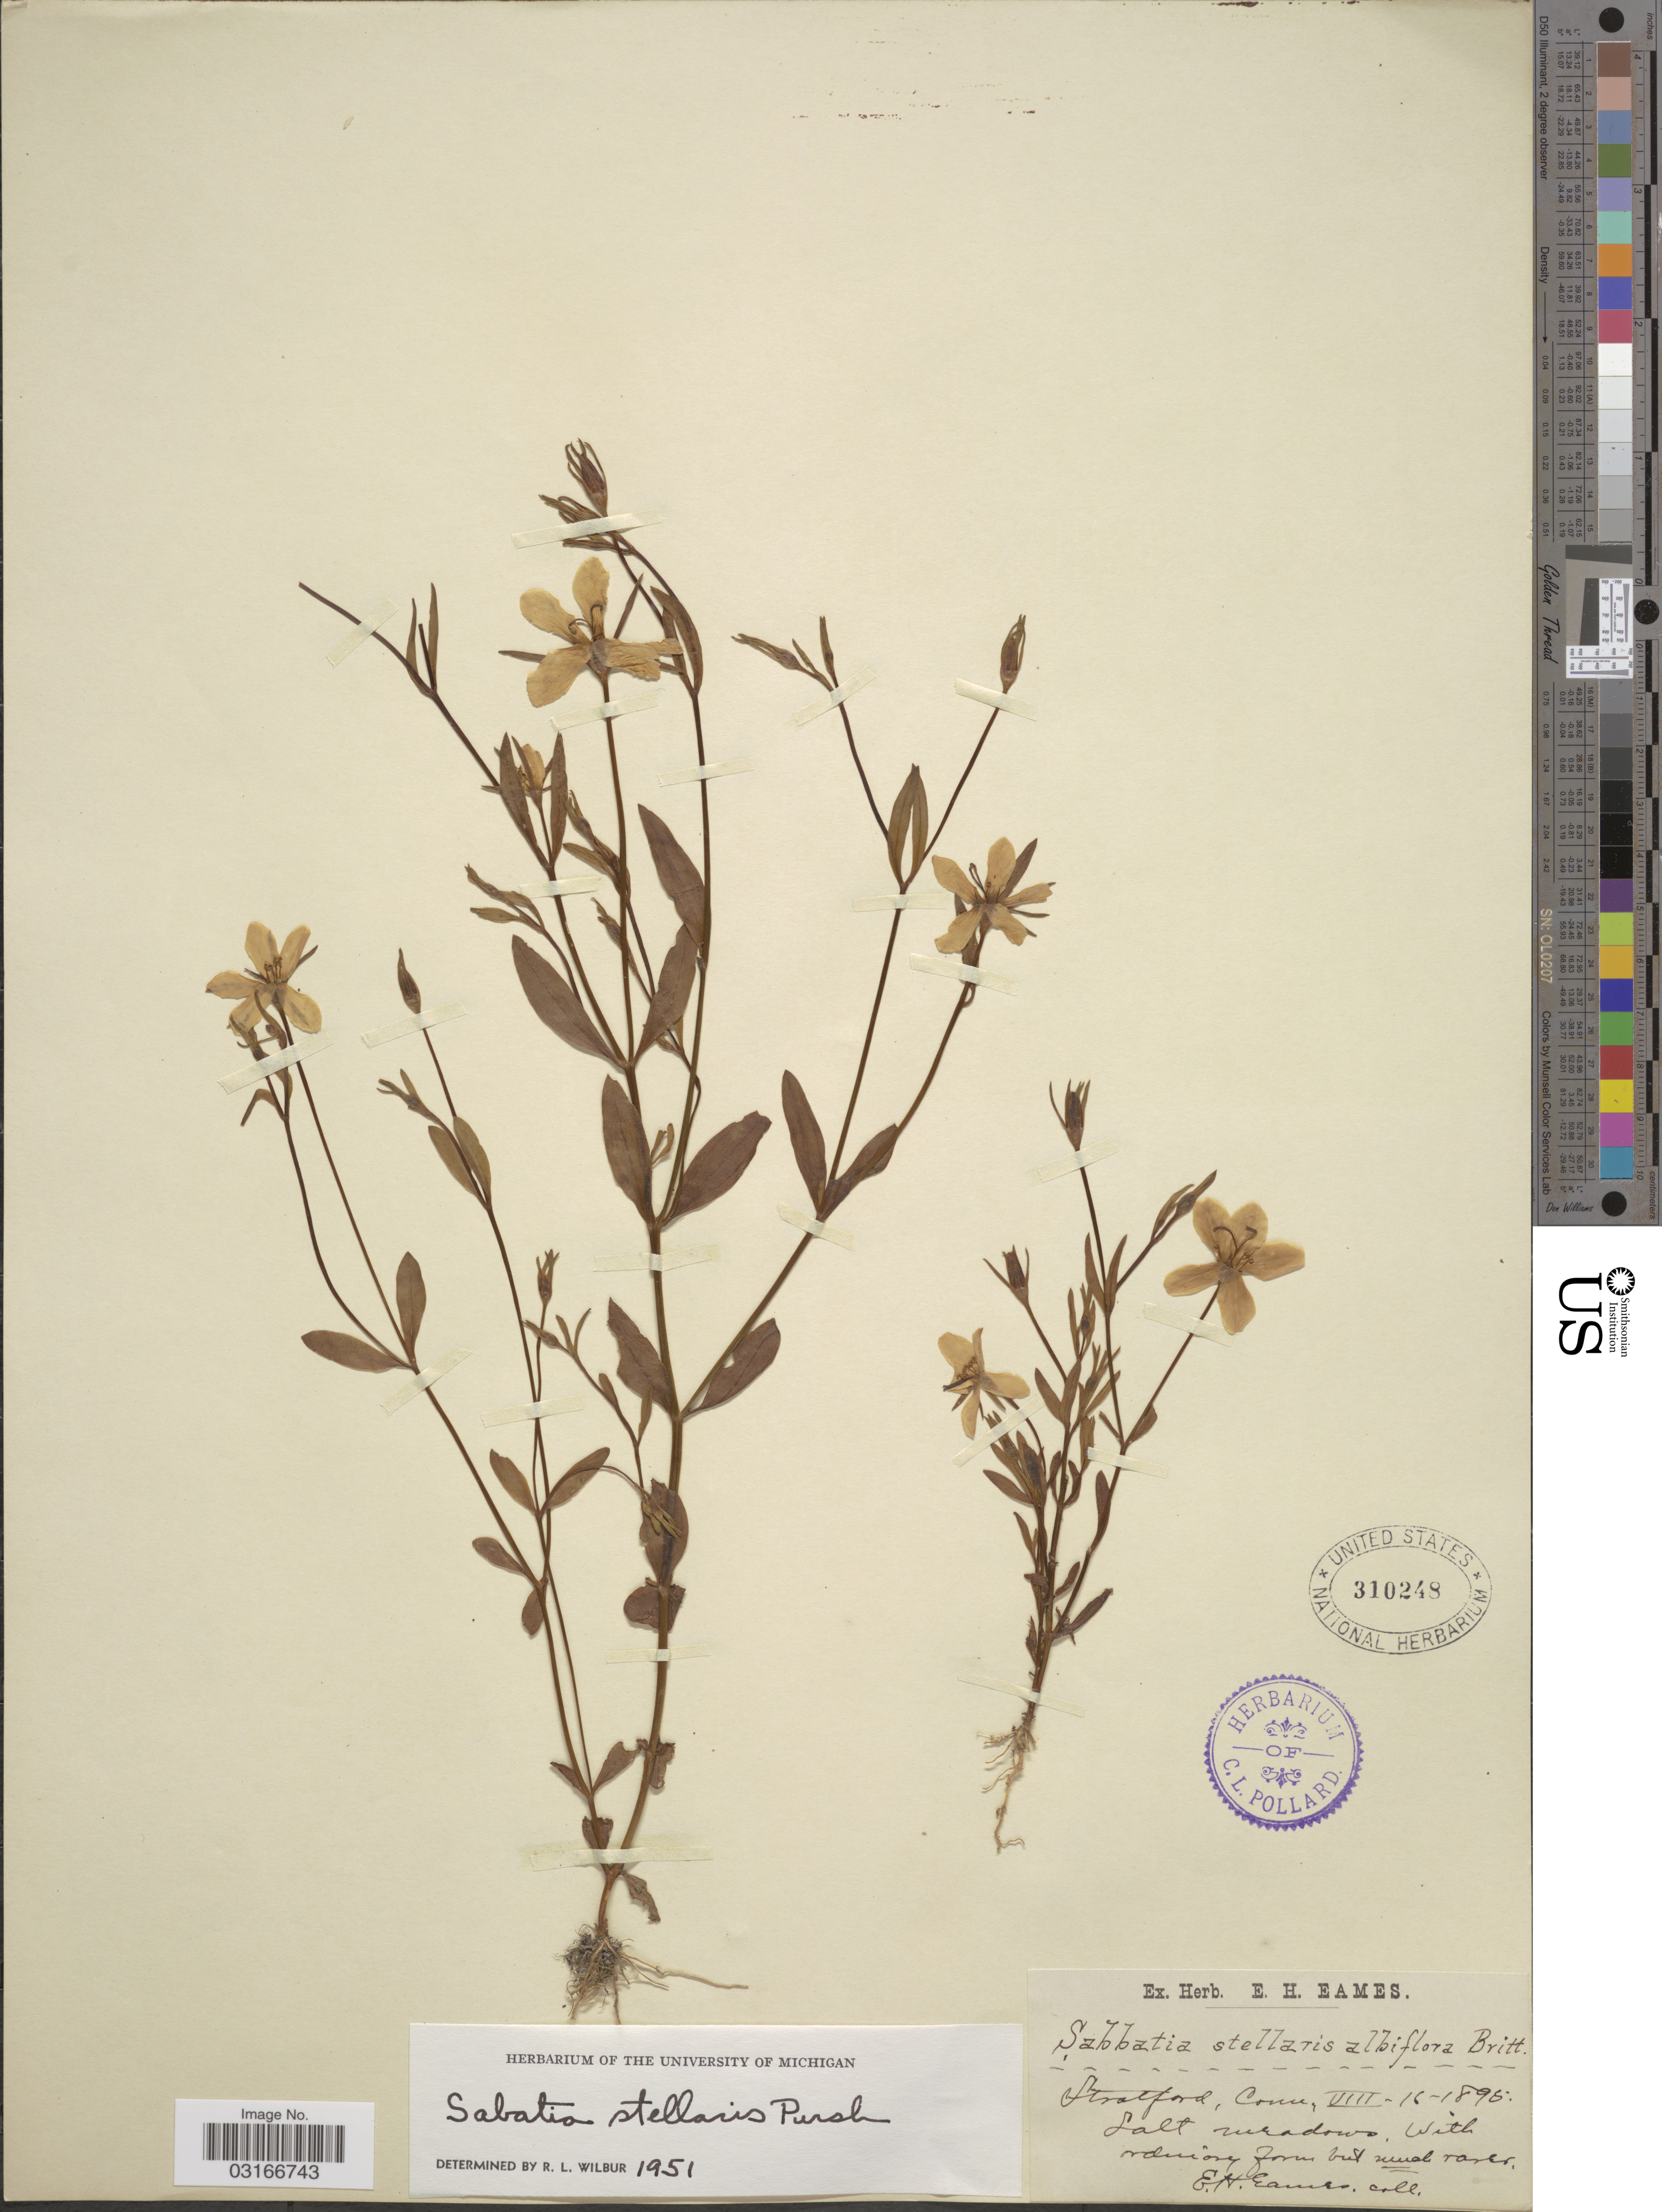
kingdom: Plantae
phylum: Tracheophyta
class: Magnoliopsida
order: Gentianales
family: Gentianaceae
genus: Sabatia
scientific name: Sabatia stellaris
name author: Pursh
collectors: E. H. Eames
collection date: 1896-08-16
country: United States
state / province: Connecticut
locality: Stratford, Conn.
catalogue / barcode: US 310248